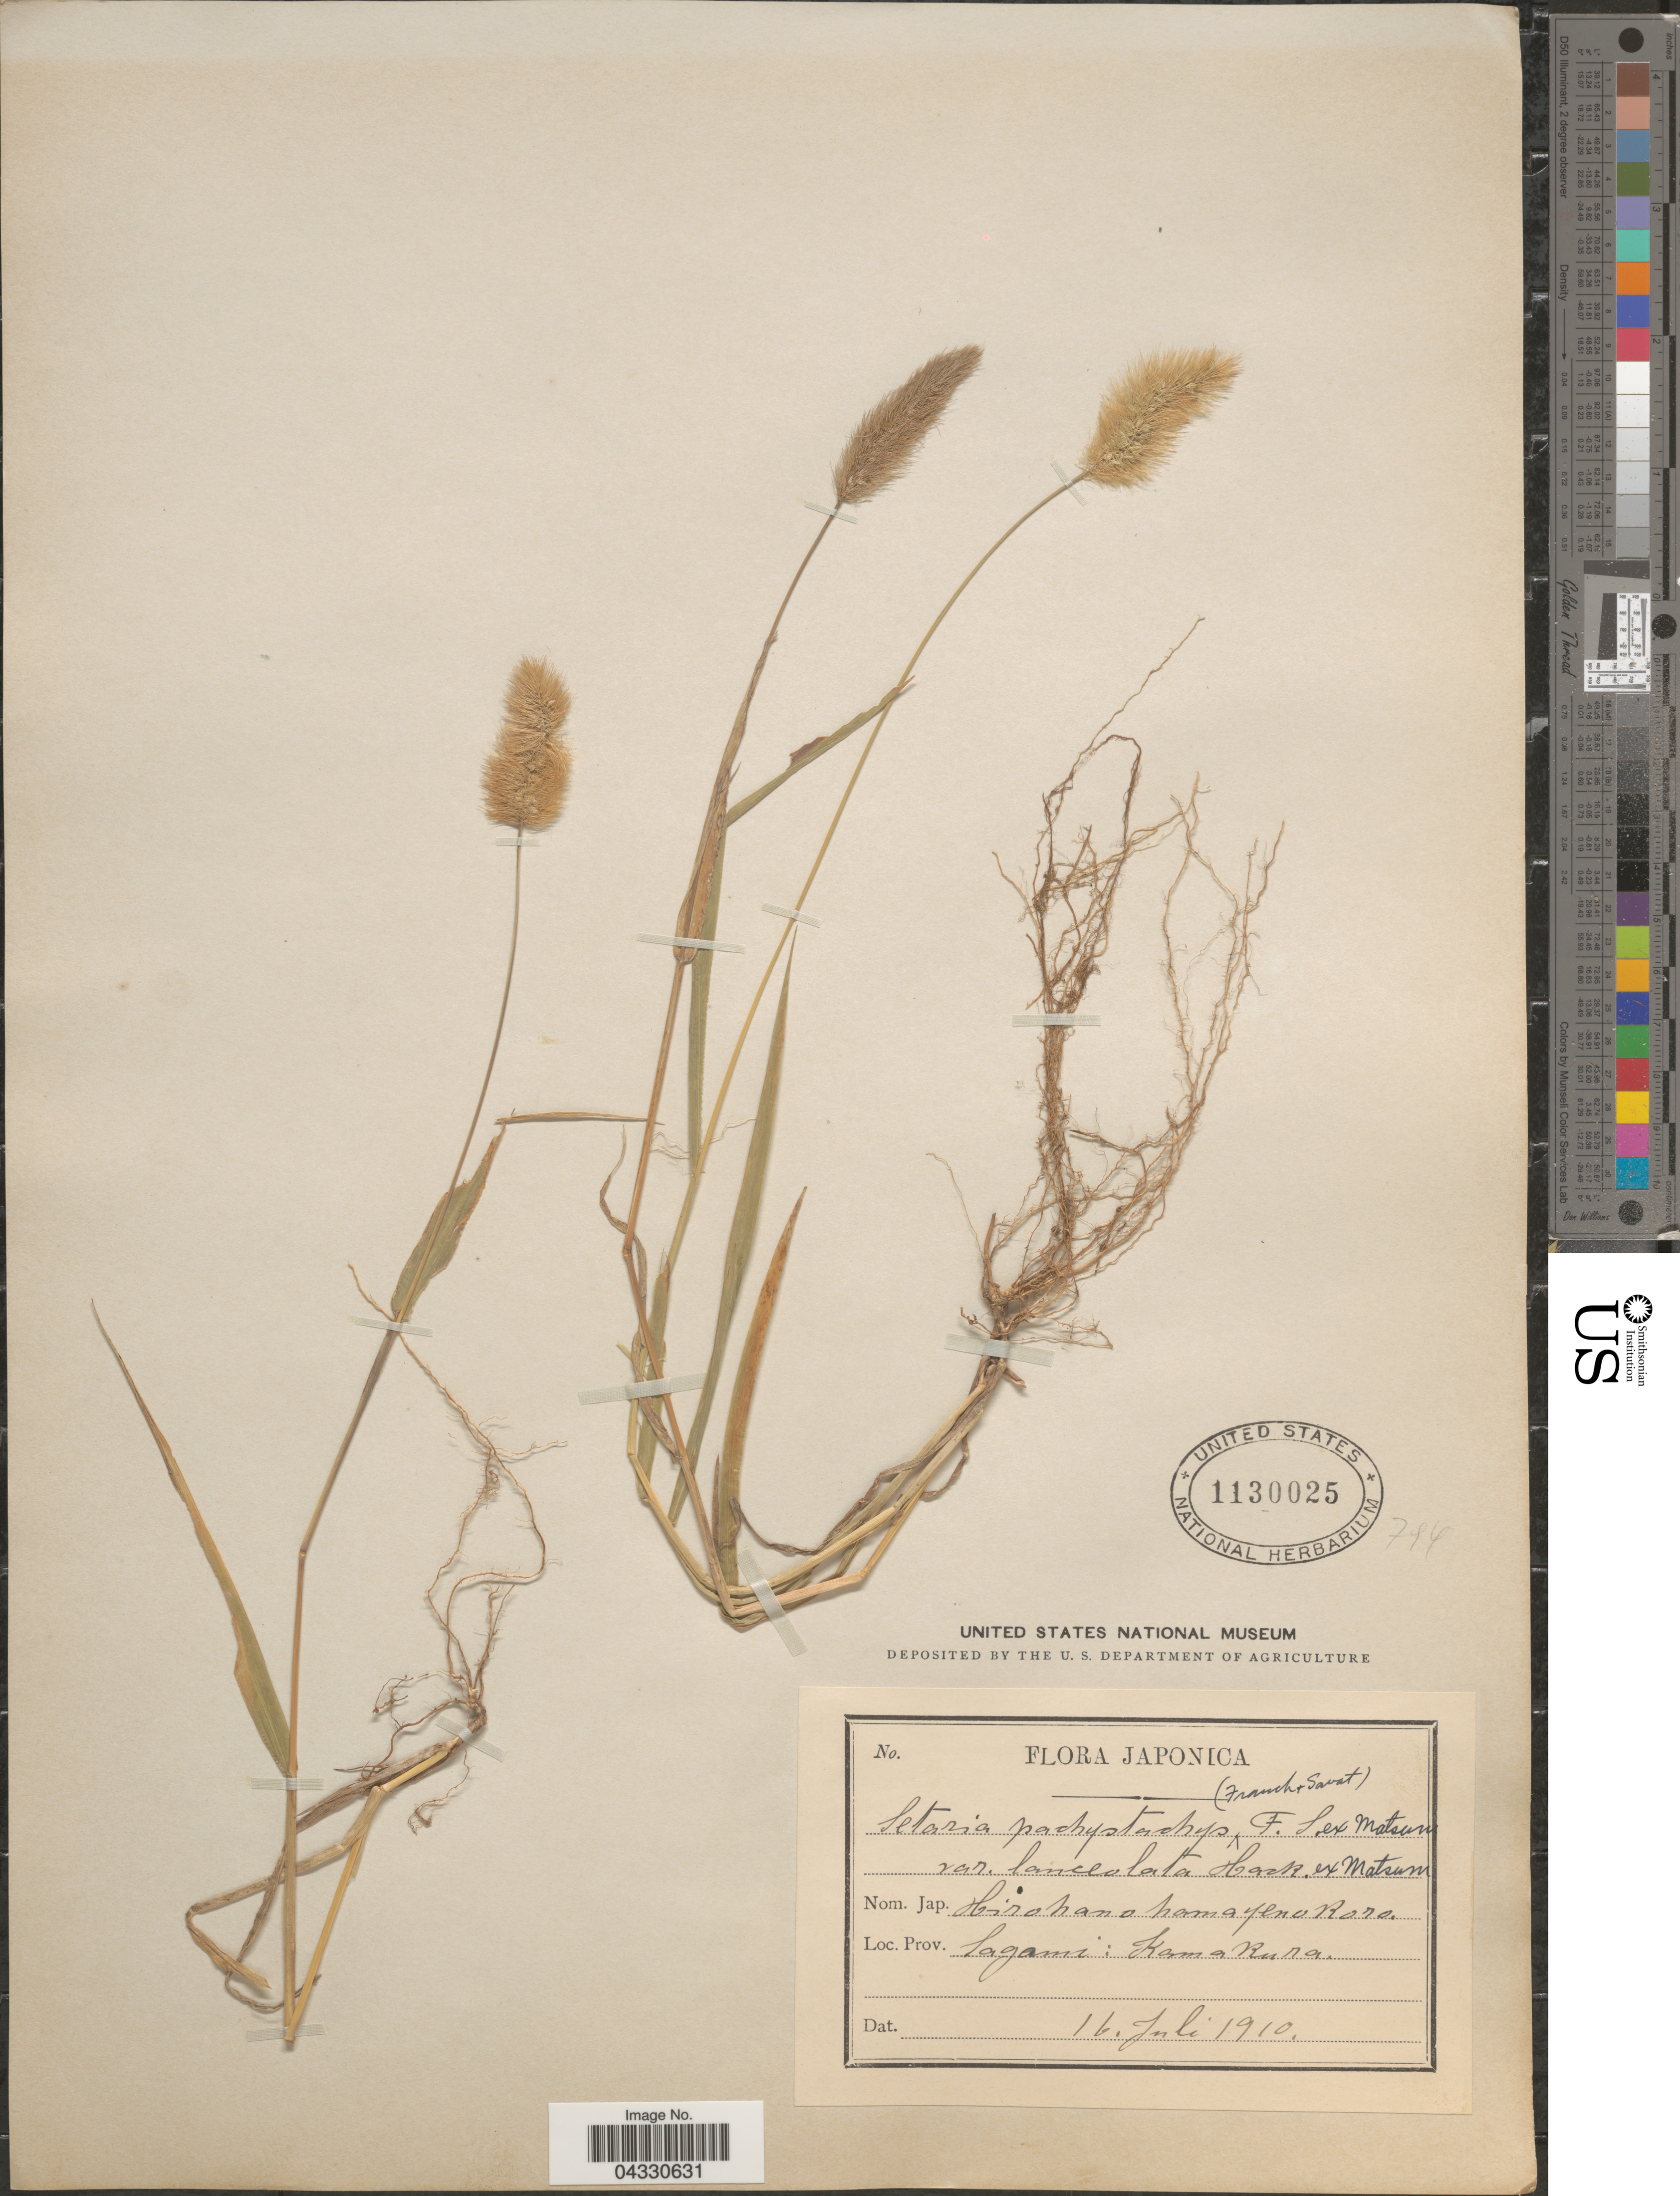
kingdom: Plantae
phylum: Tracheophyta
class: Liliopsida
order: Poales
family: Poaceae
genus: Setaria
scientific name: Setaria viridis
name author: (L.) P. Beauv.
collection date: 1910-07-16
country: Japan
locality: Sagami: Kamakura.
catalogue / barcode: US 1130025